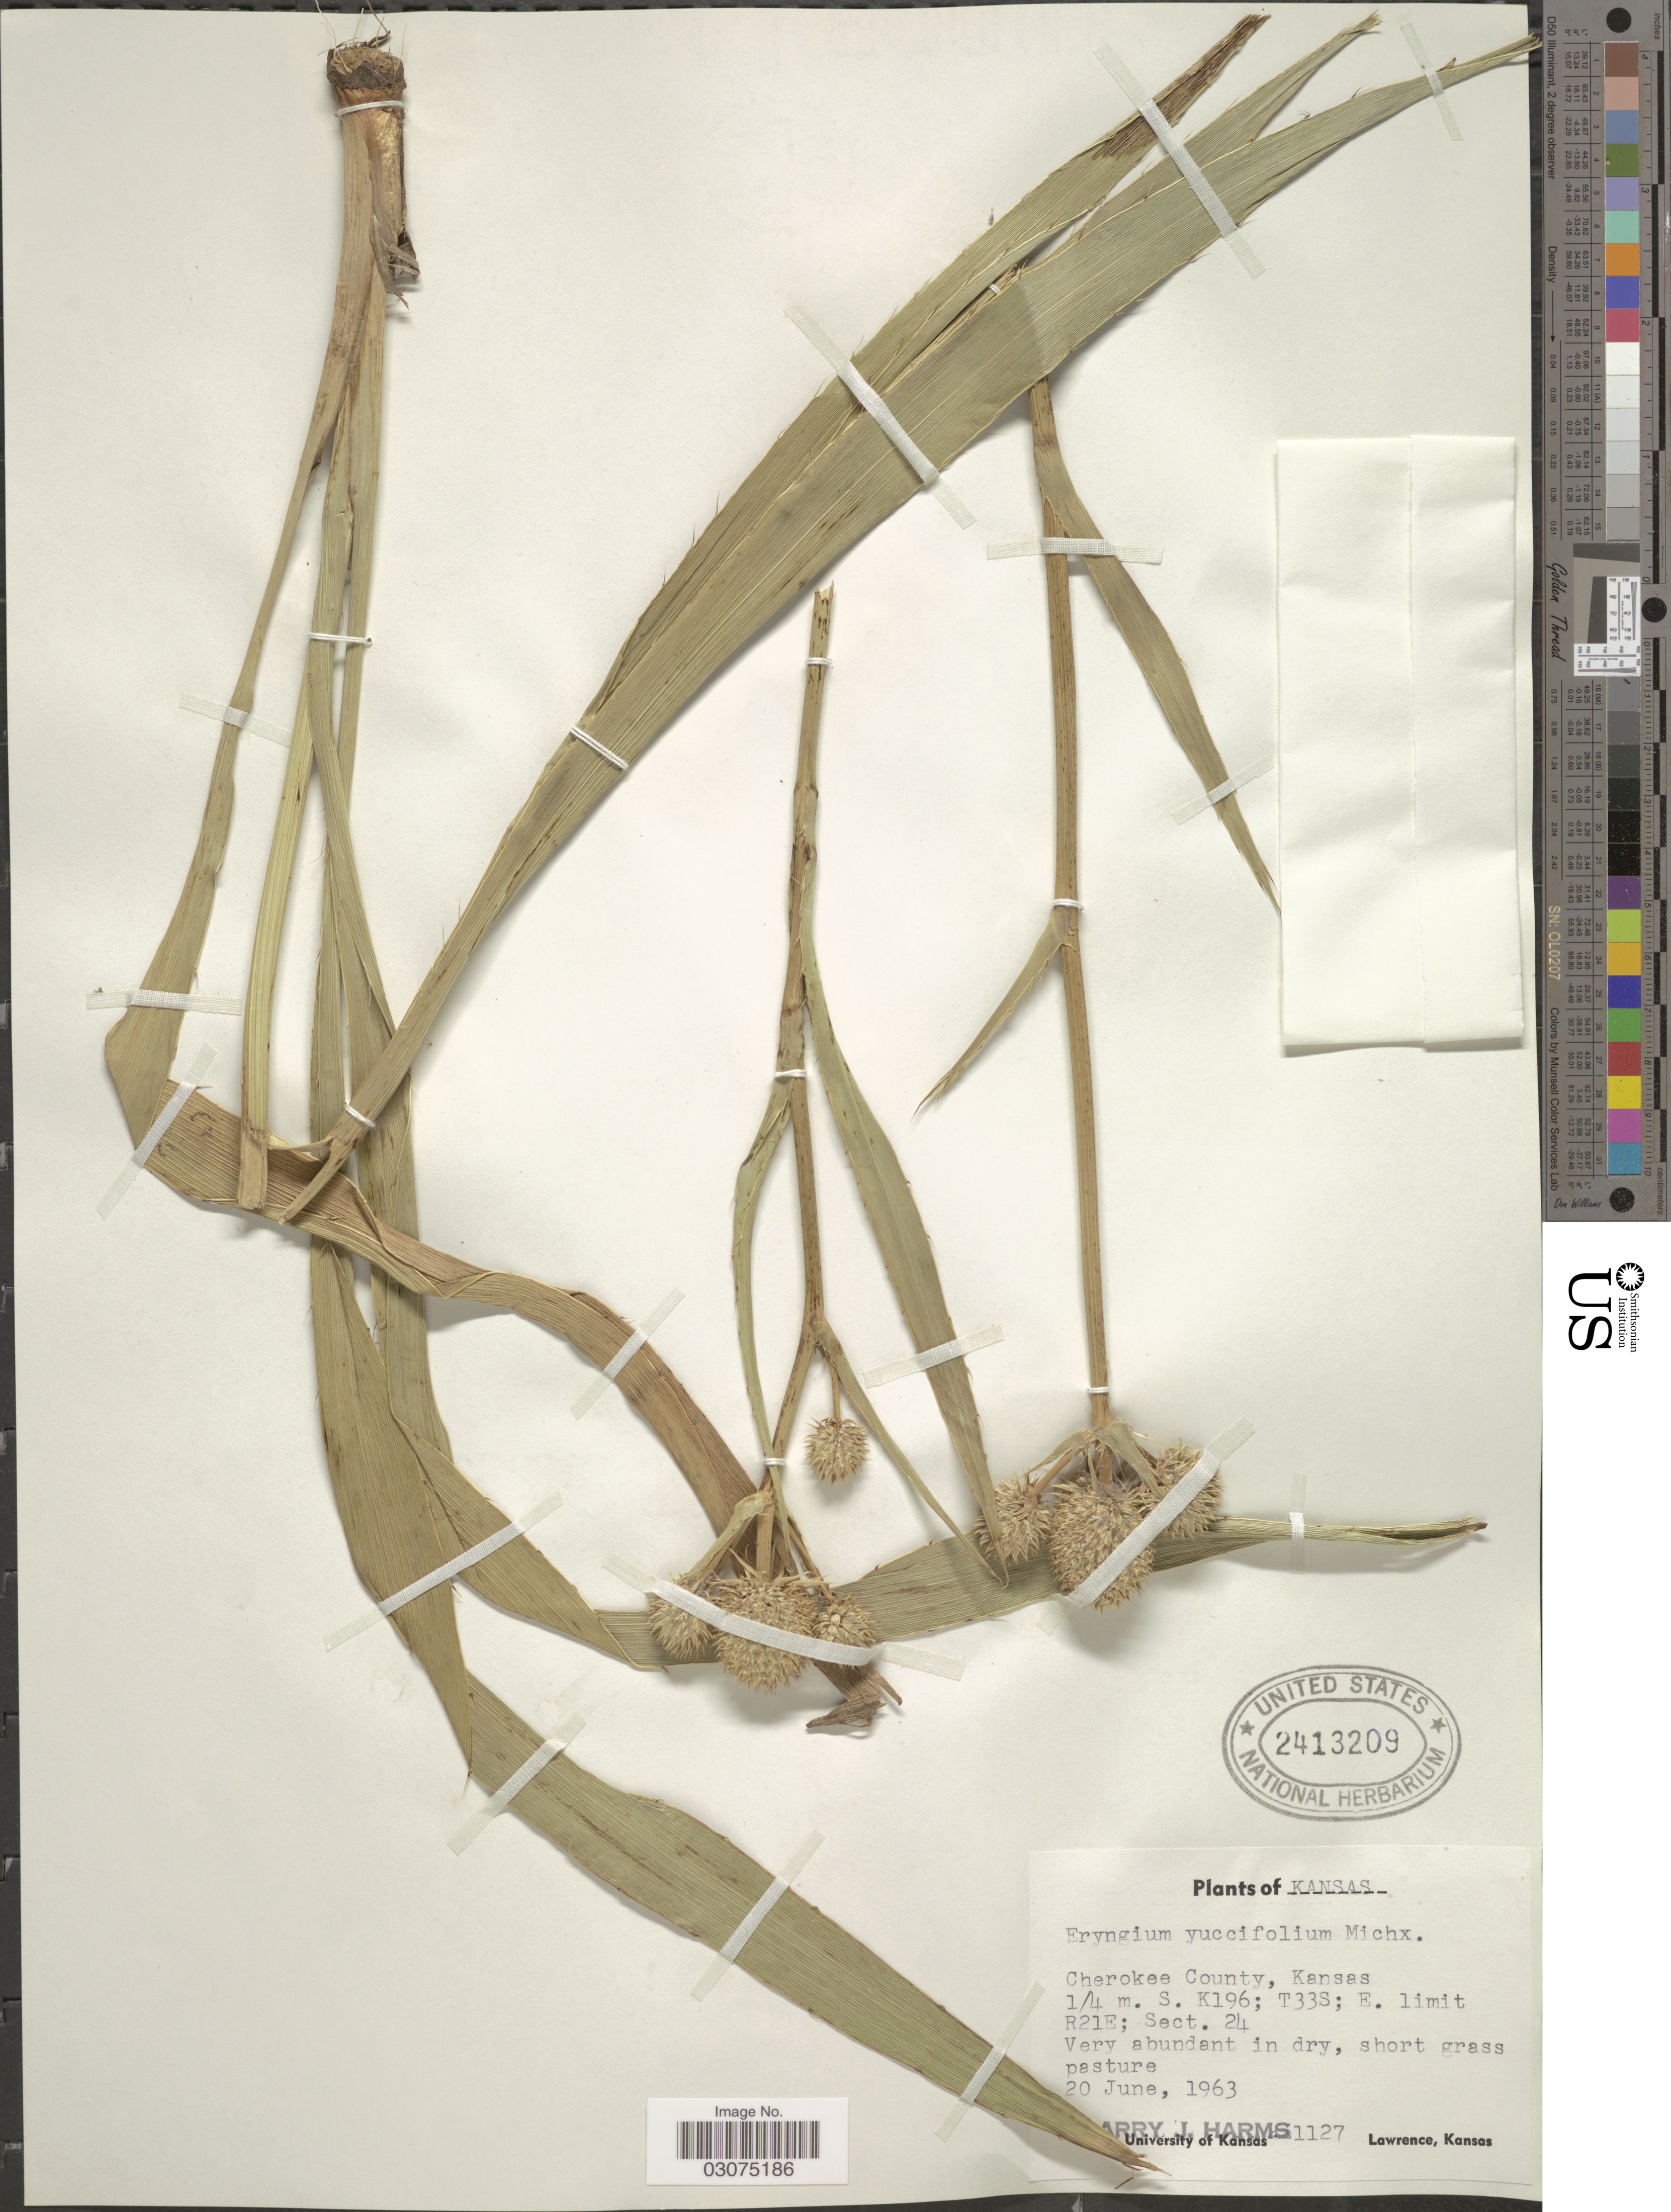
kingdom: Plantae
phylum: Tracheophyta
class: Magnoliopsida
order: Apiales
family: Apiaceae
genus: Eryngium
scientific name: Eryngium yuccifolium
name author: Michx.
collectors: L. Harms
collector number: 1127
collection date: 1963-06-20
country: United States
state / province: Kansas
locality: Cherokee County, ¼ m. S. K196; T33S; E. limit R21E; Sect. 24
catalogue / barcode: US 2413209